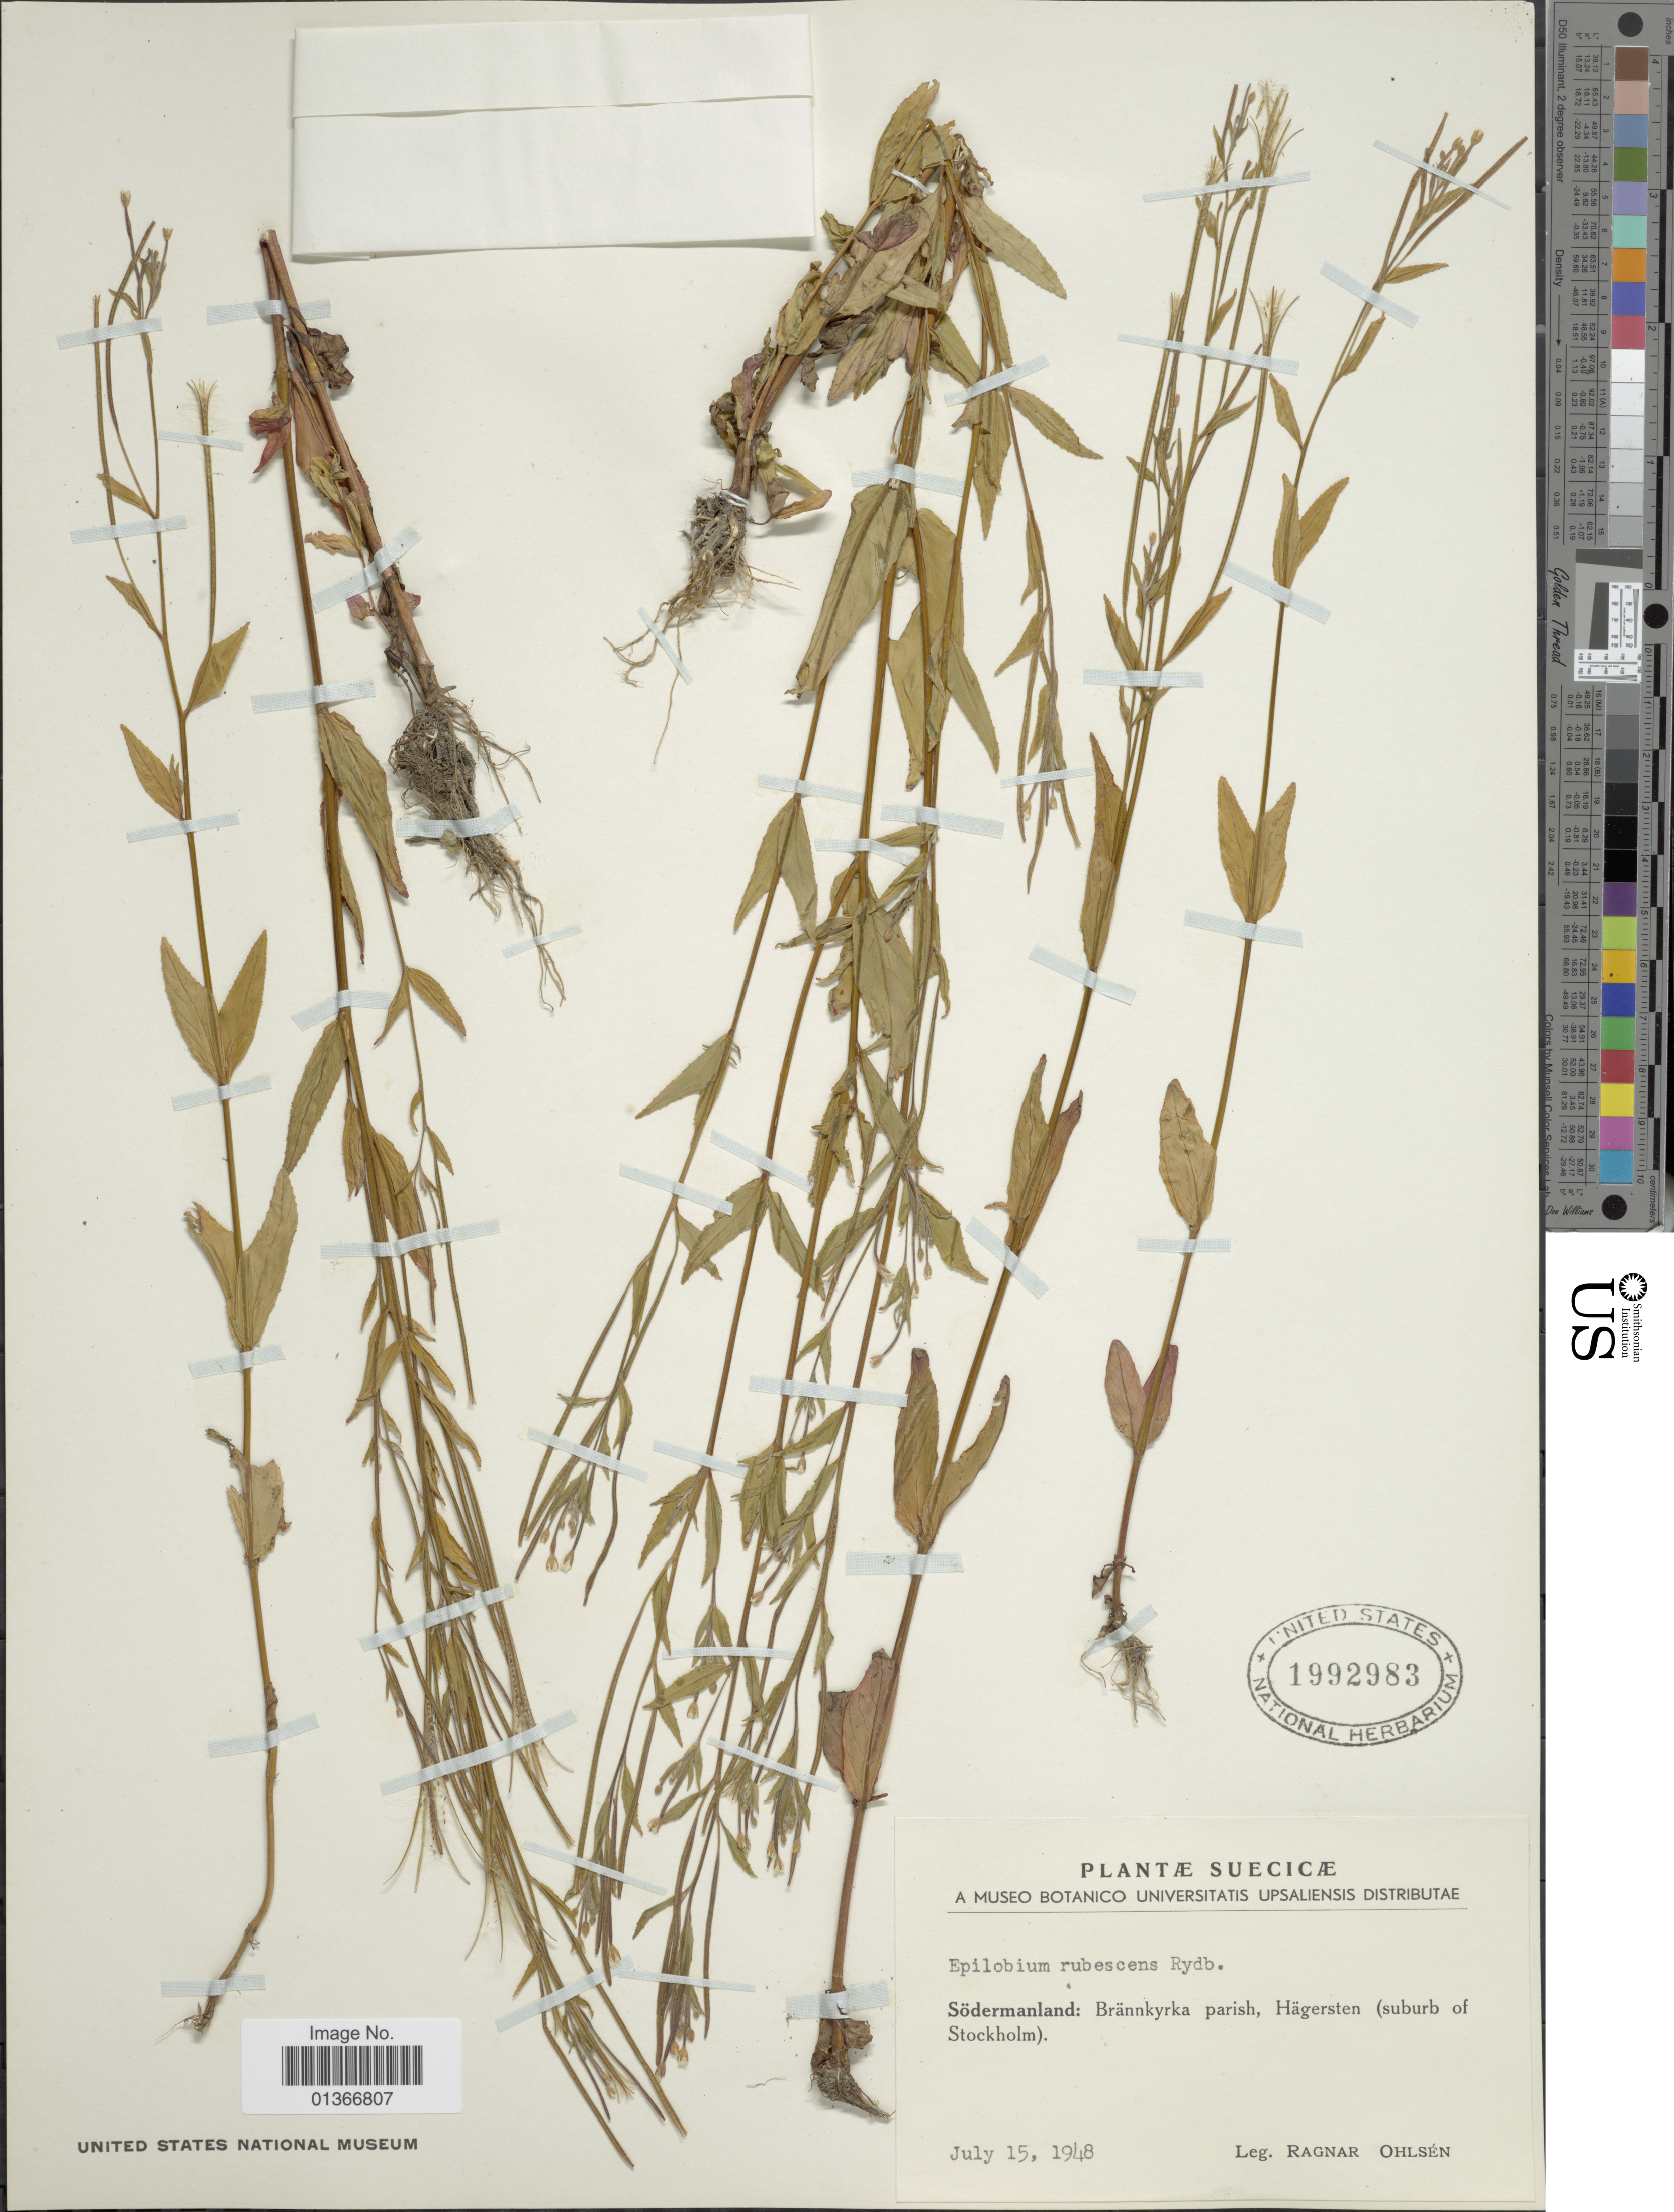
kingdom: Plantae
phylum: Tracheophyta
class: Magnoliopsida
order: Myrtales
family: Onagraceae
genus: Epilobium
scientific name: Epilobium ciliatum subsp. ciliatum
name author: Raf.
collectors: R. Ohlsen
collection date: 1948-07-15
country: Sweden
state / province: Sodermanland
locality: Brännkyrka parish, Hägersten (suburb of Stockholm).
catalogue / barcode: US 1992983